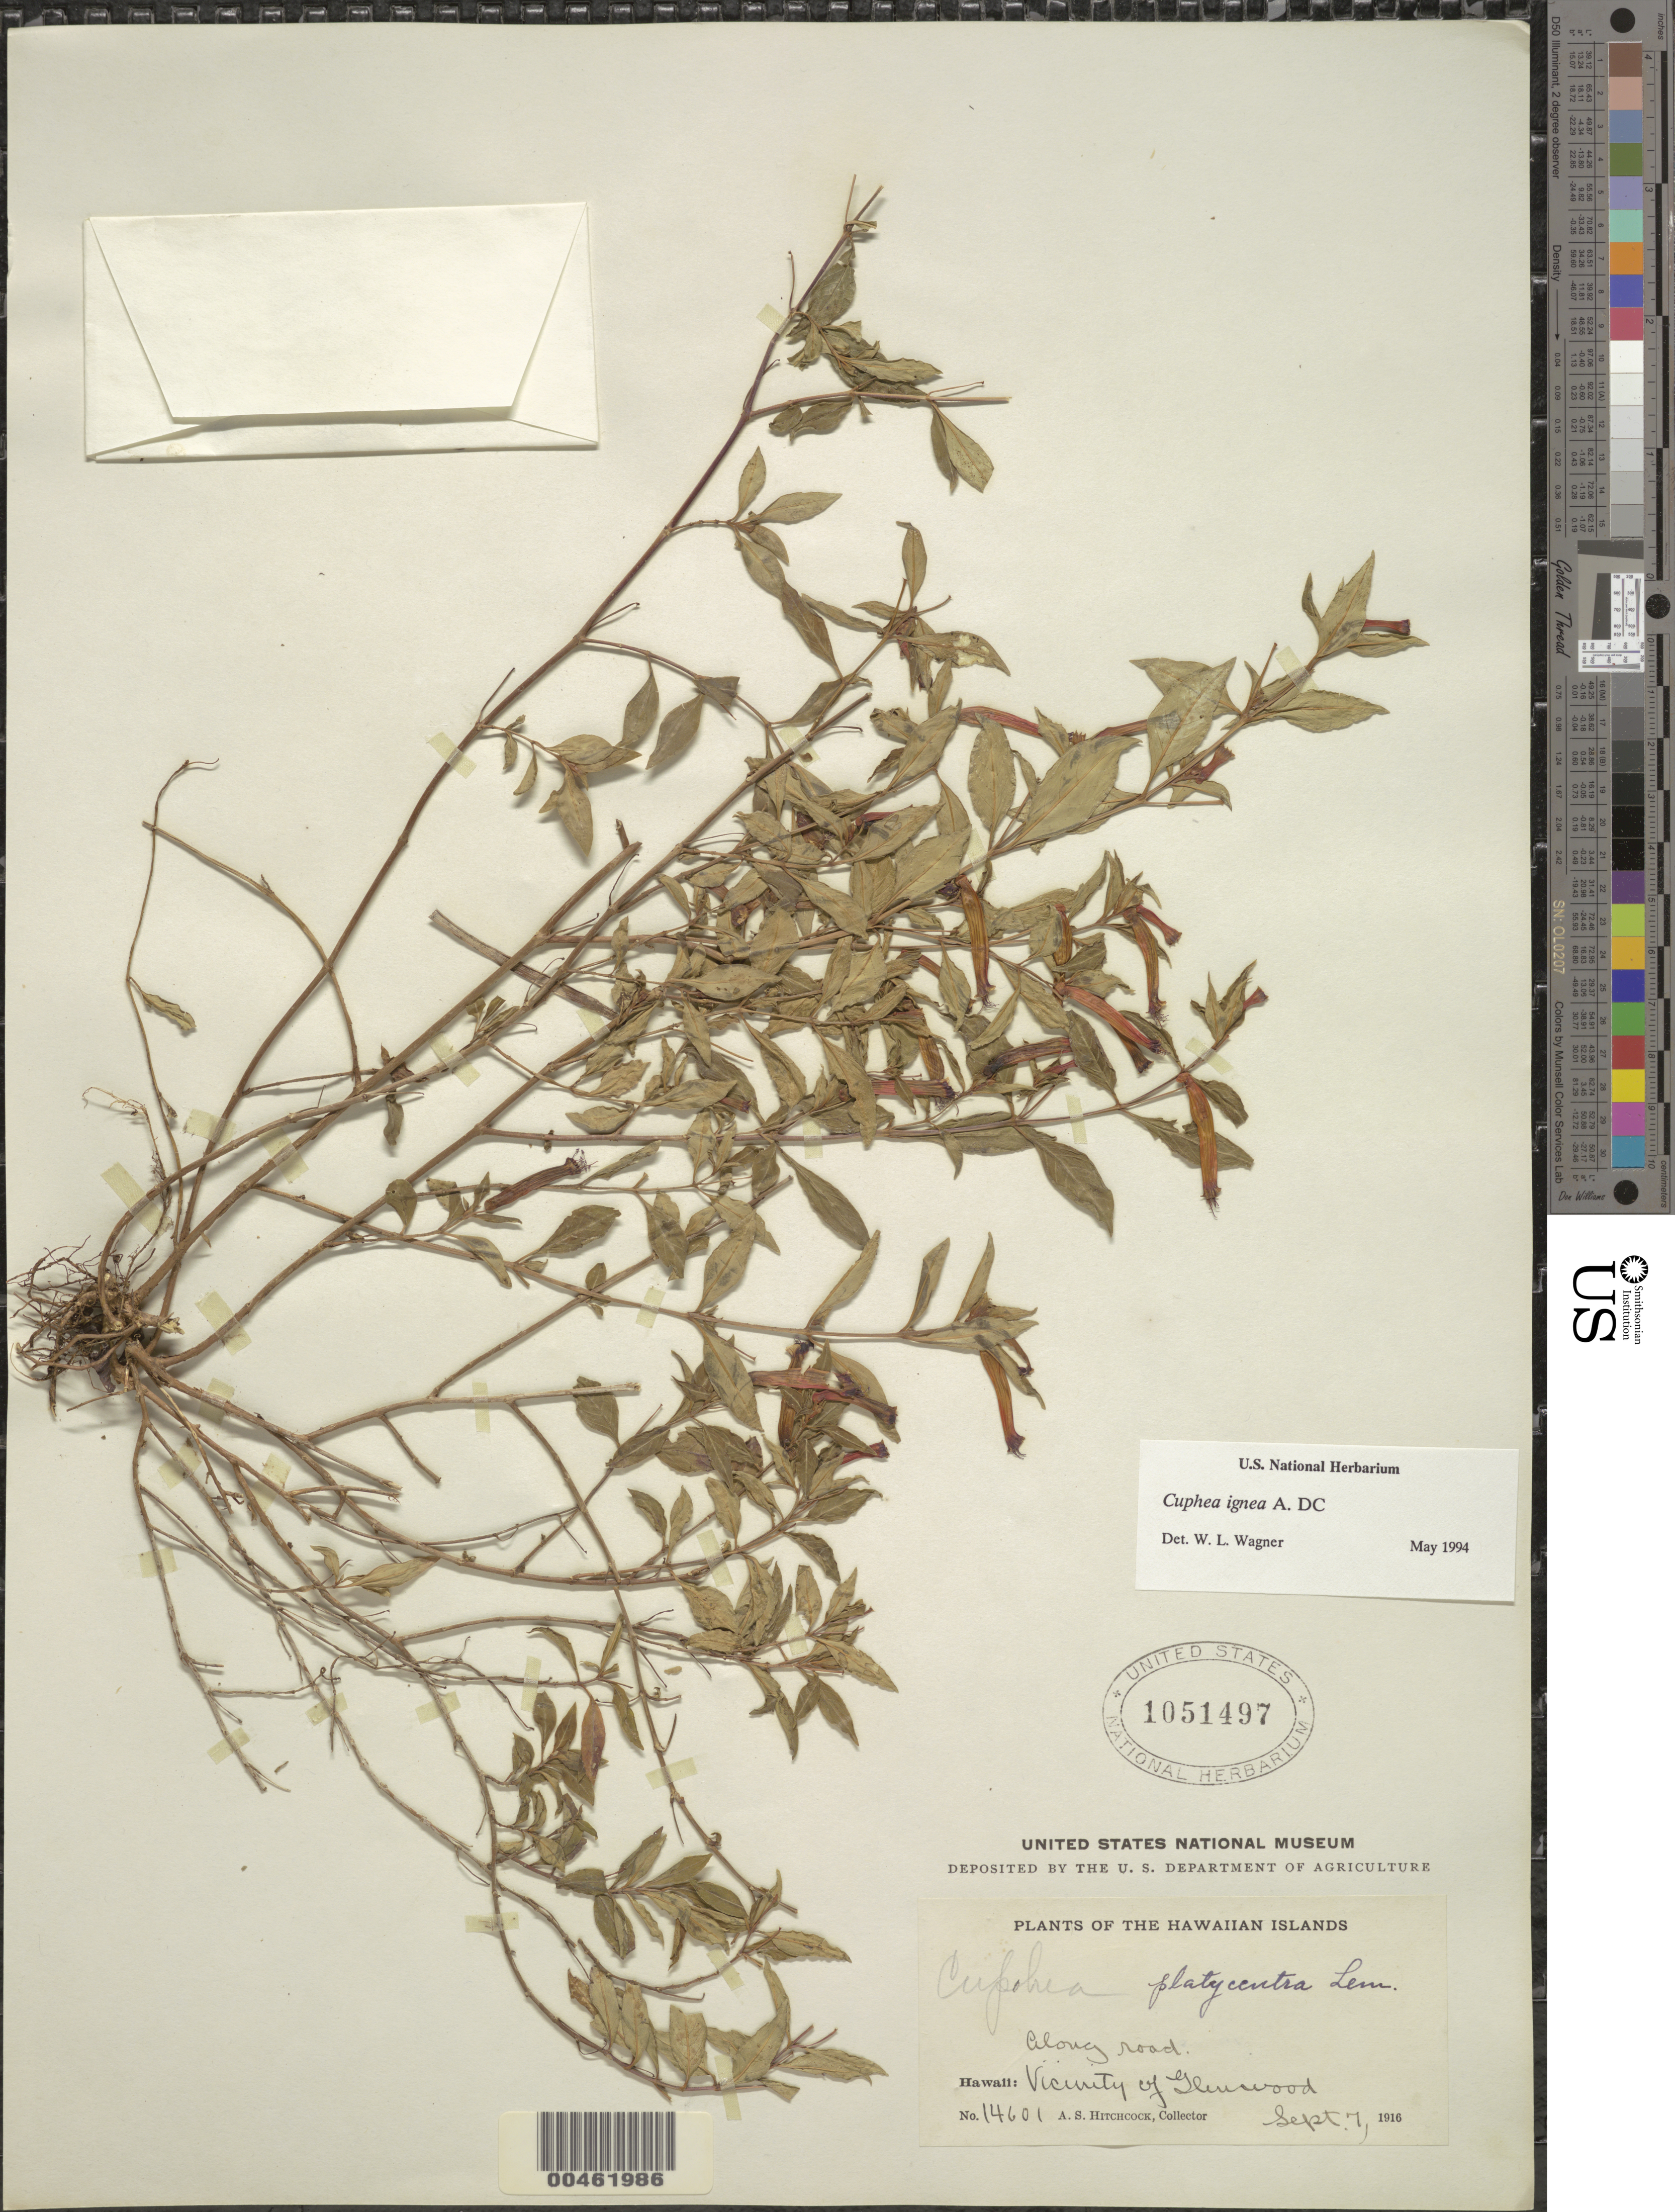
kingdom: Plantae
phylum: Tracheophyta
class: Magnoliopsida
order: Myrtales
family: Lythraceae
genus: Cuphea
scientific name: Cuphea ignea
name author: A. DC.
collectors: A. S. Hitchcock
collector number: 14601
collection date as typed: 7 Sep 1916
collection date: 1916-09-07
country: United States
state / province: Hawaii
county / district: Hawaii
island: Hawaii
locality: Vicinity of Glenwood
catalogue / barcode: US 1051497